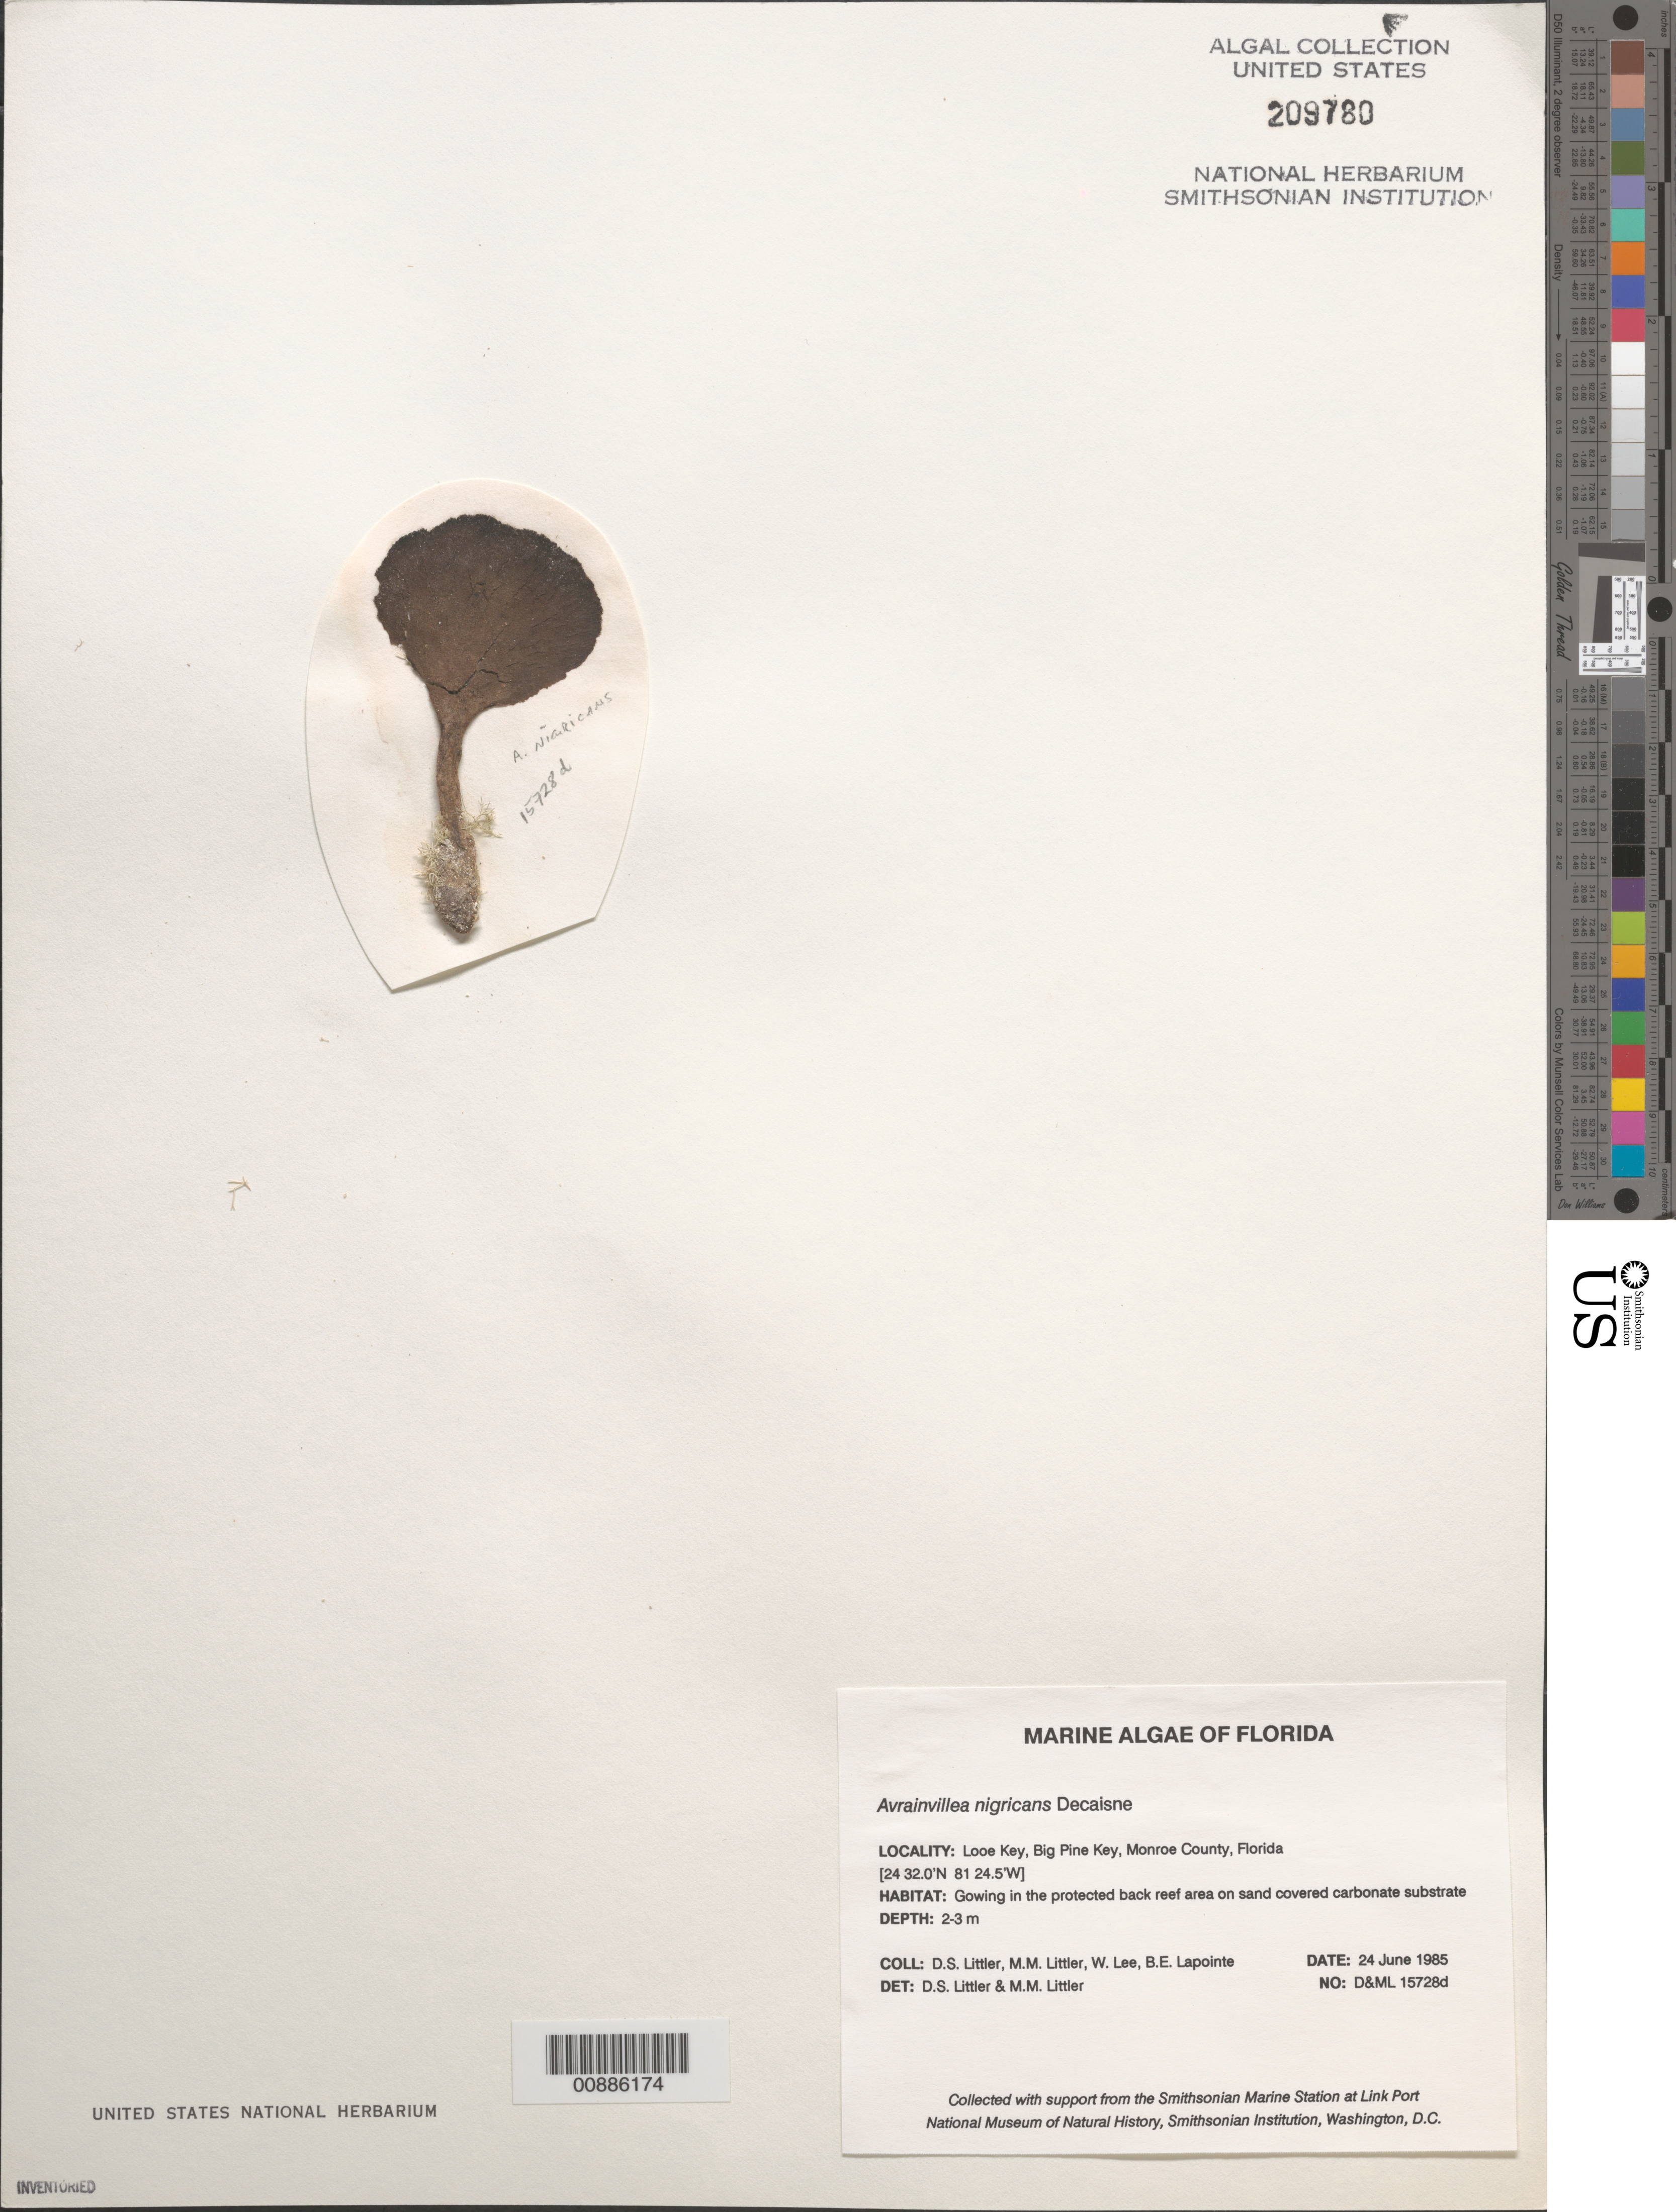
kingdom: Plantae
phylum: Chlorophyta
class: Ulvophyceae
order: Bryopsidales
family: Dichotomosiphonaceae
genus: Avrainvillea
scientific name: Avrainvillea nigricans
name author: Decne.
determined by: Littler, D. S.; Littler, M. M.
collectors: D. S. Littler, M. M. Littler, W. Lee & B. Lapointe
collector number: D&ML 15728d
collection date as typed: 24 Jun 1985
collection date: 1985-06-24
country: United States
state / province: Florida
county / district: Monroe County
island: Looe Key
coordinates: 24 32.0'N, 81 24.5'W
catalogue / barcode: US 209780